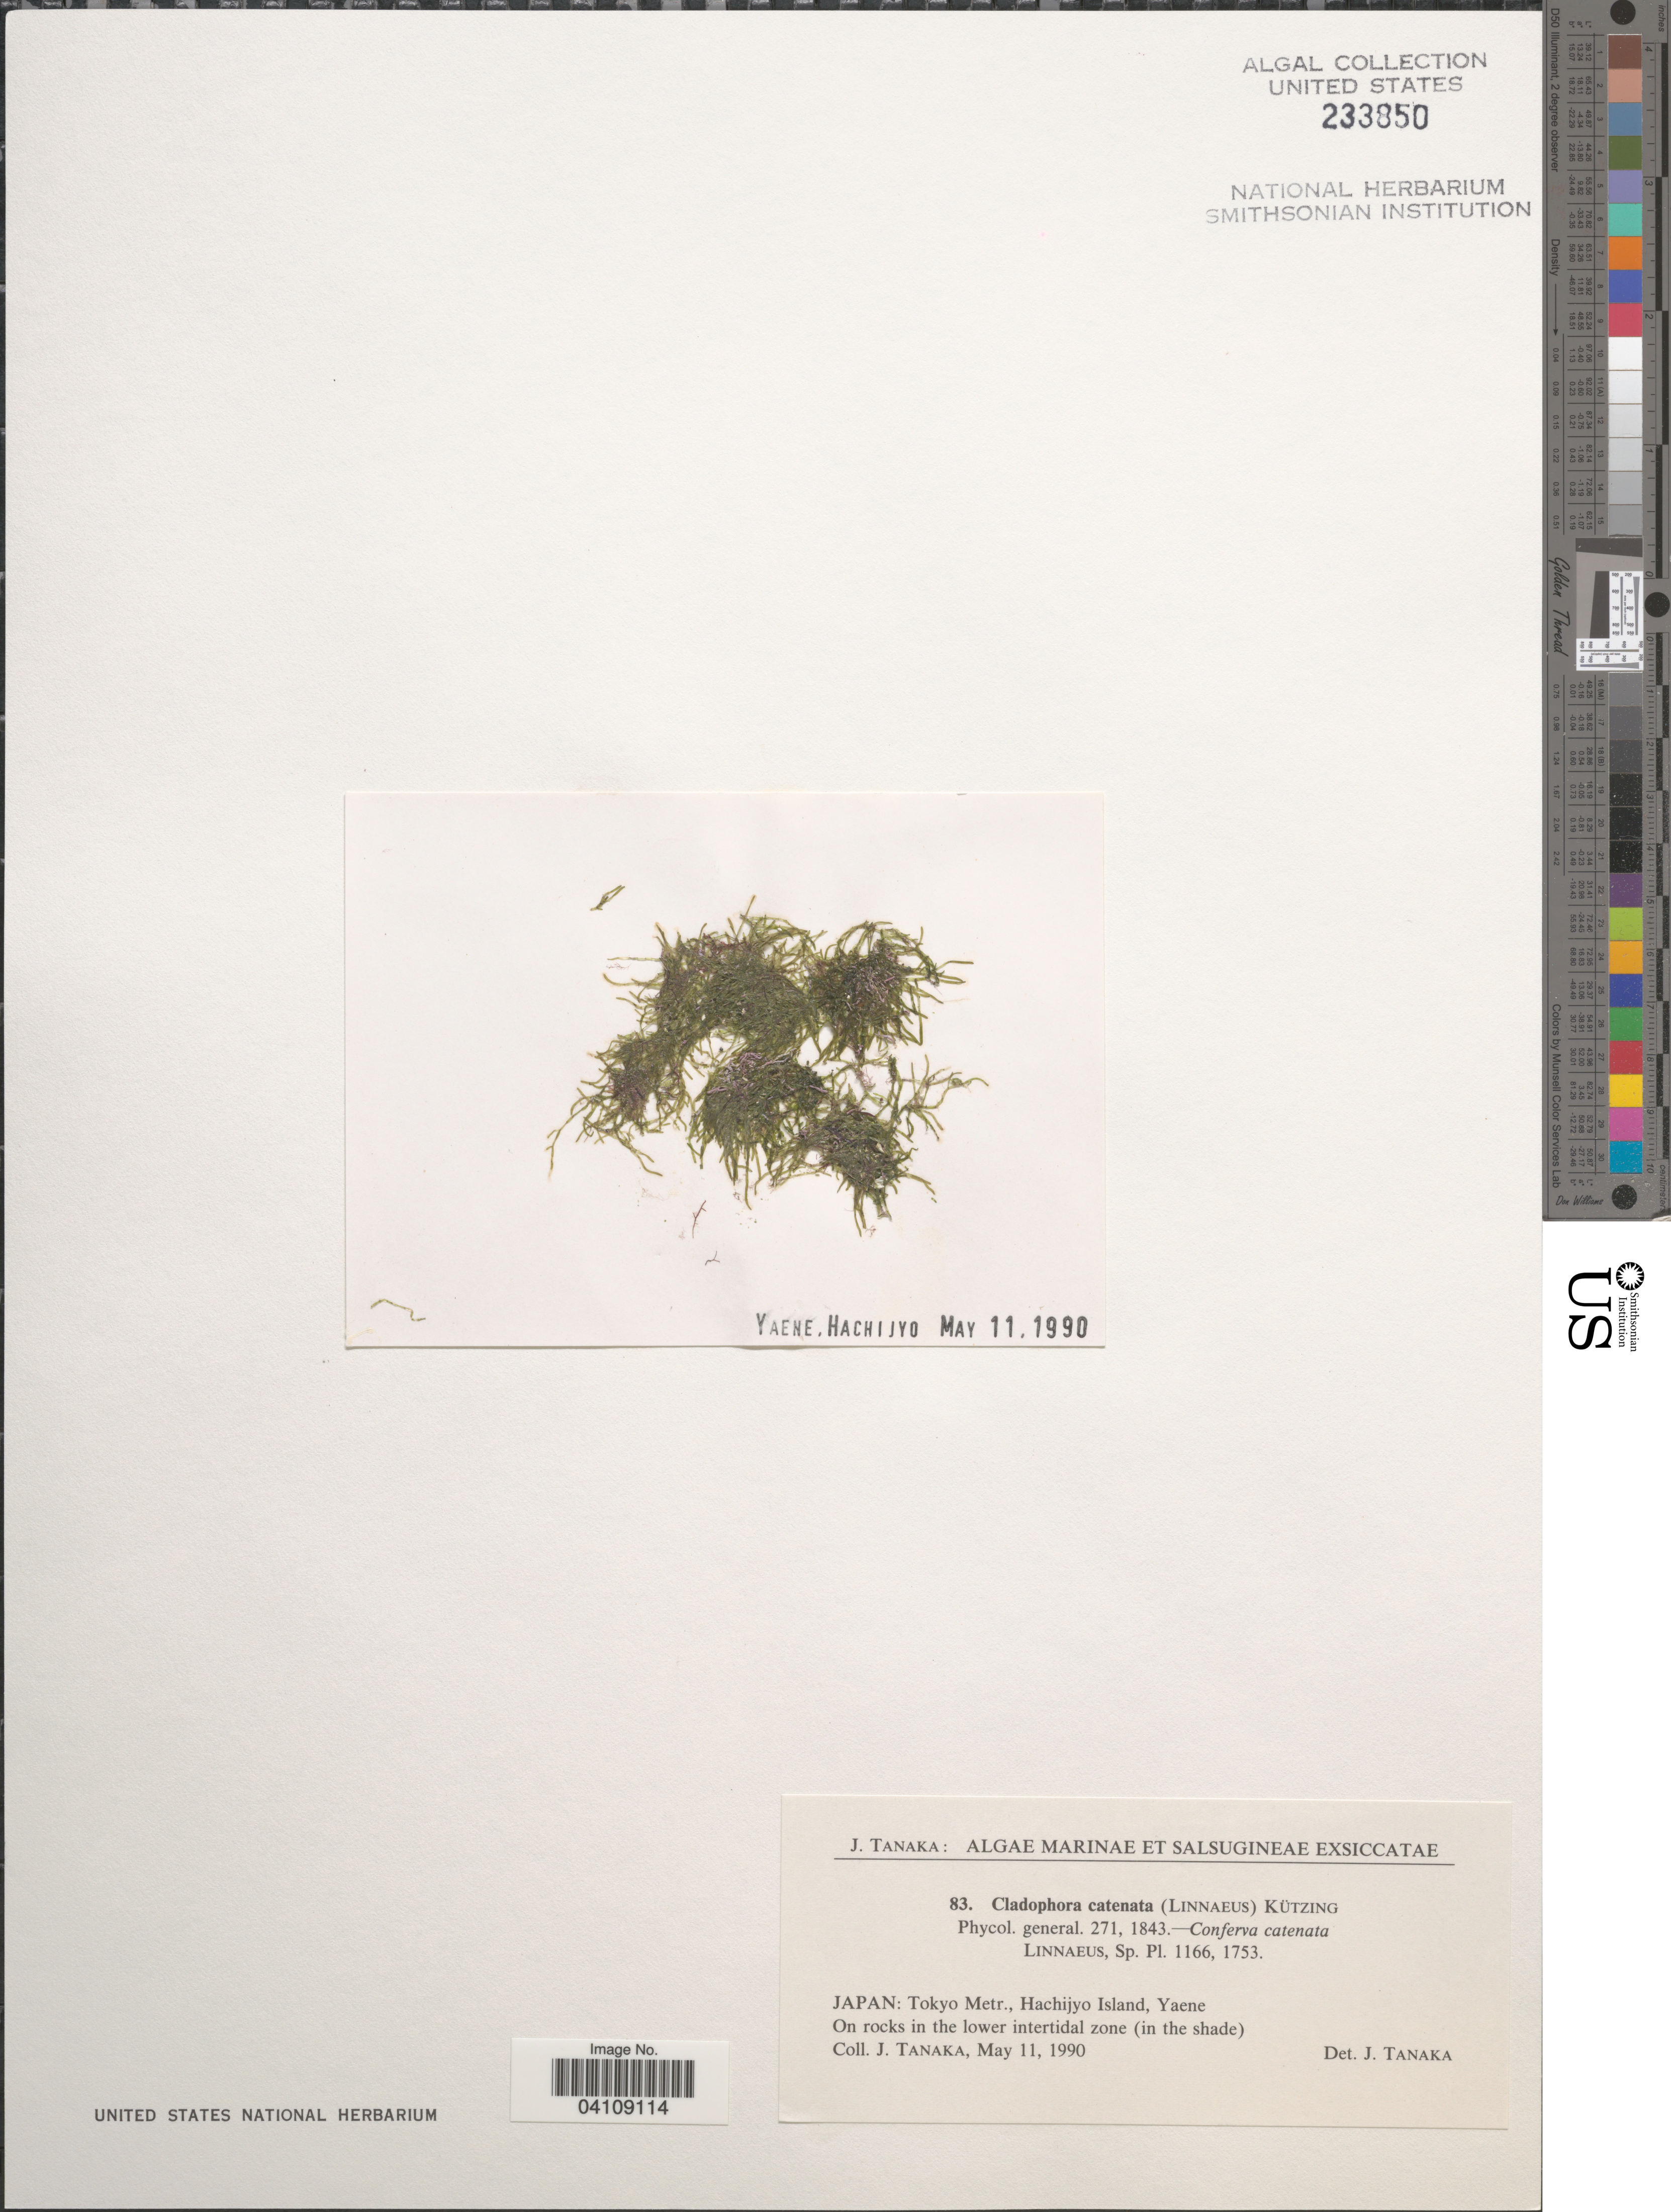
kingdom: Plantae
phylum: Chlorophyta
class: Ulvophyceae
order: Cladophorales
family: Cladophoraceae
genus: Cladophora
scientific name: Cladophora catenata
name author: (L.) Kütz.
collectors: J. Tanaka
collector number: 83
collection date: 1990-05-11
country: Japan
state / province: Tokyo, Federal City of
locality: Tokyo Metr., Hachijyo Island, Yaene.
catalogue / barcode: US 233850